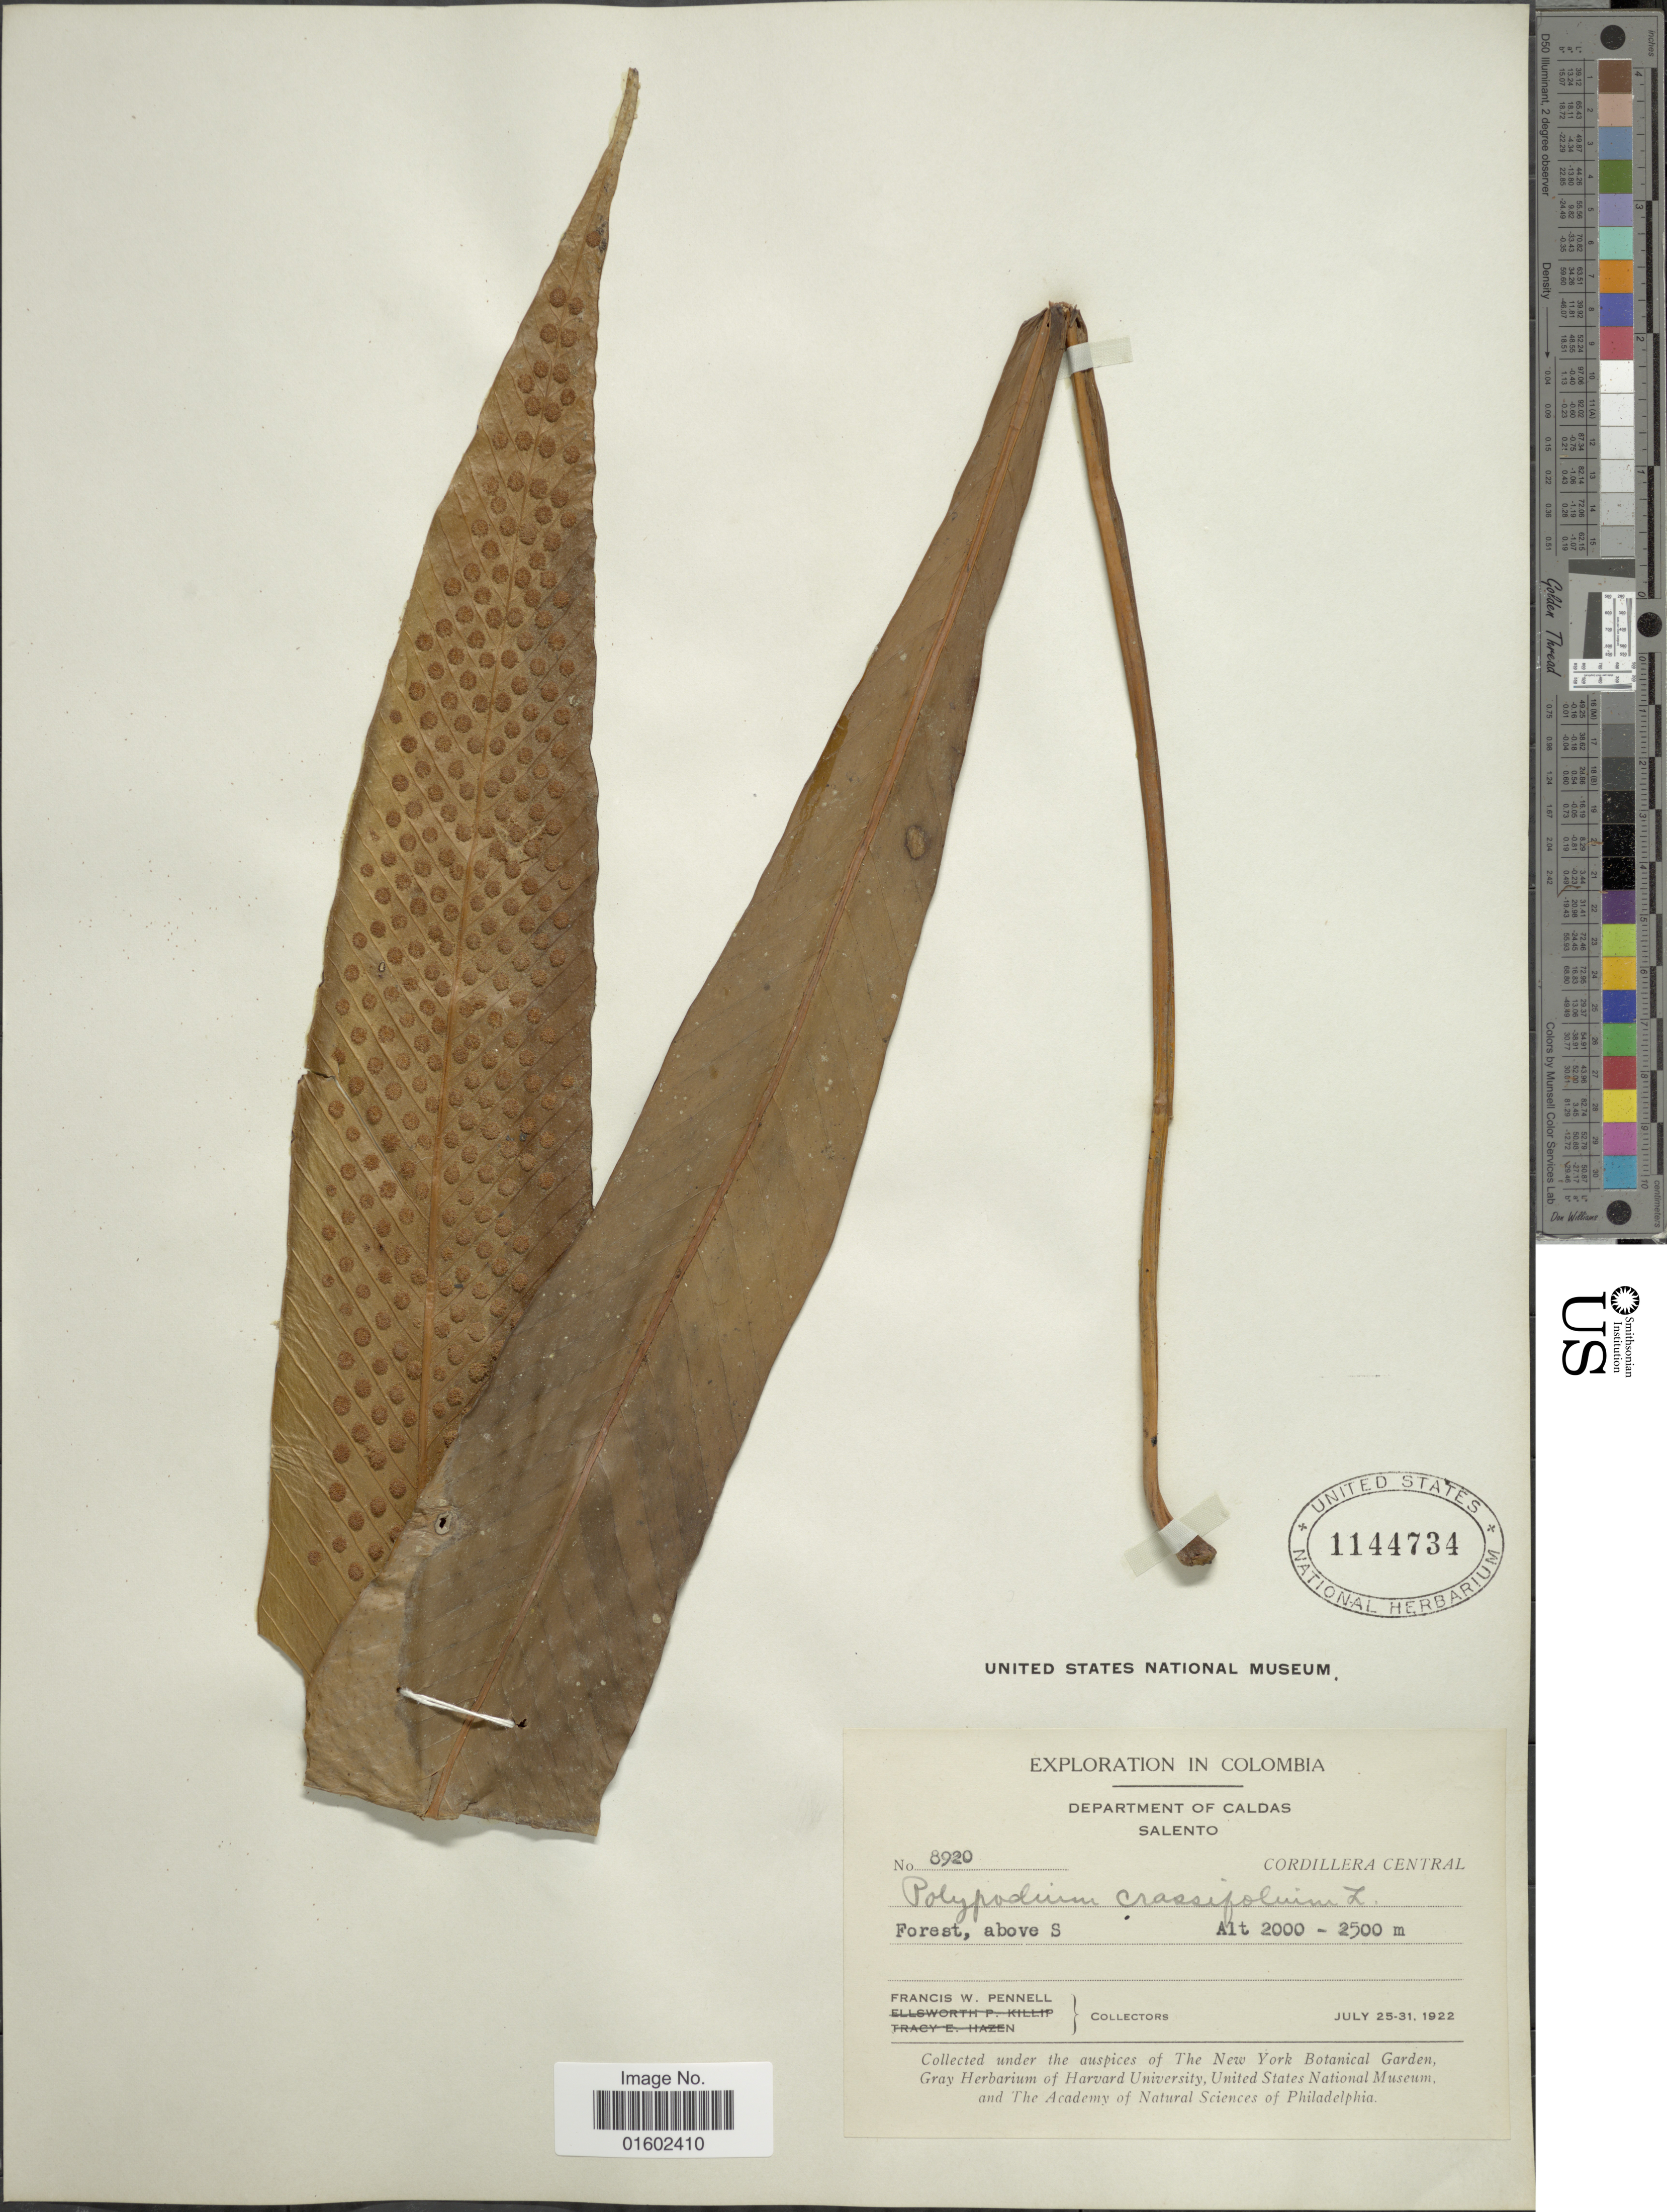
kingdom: Plantae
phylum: Tracheophyta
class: Polypodiopsida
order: Polypodiales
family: Polypodiaceae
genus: Niphidium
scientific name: Niphidium crassifolium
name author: (L.) Lellinger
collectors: F. W. Pennell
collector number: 8920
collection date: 1922-07-25/1922-07-31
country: Colombia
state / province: Caldas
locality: Department of Caldas, Salento, above S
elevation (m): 2000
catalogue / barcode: US 1144734